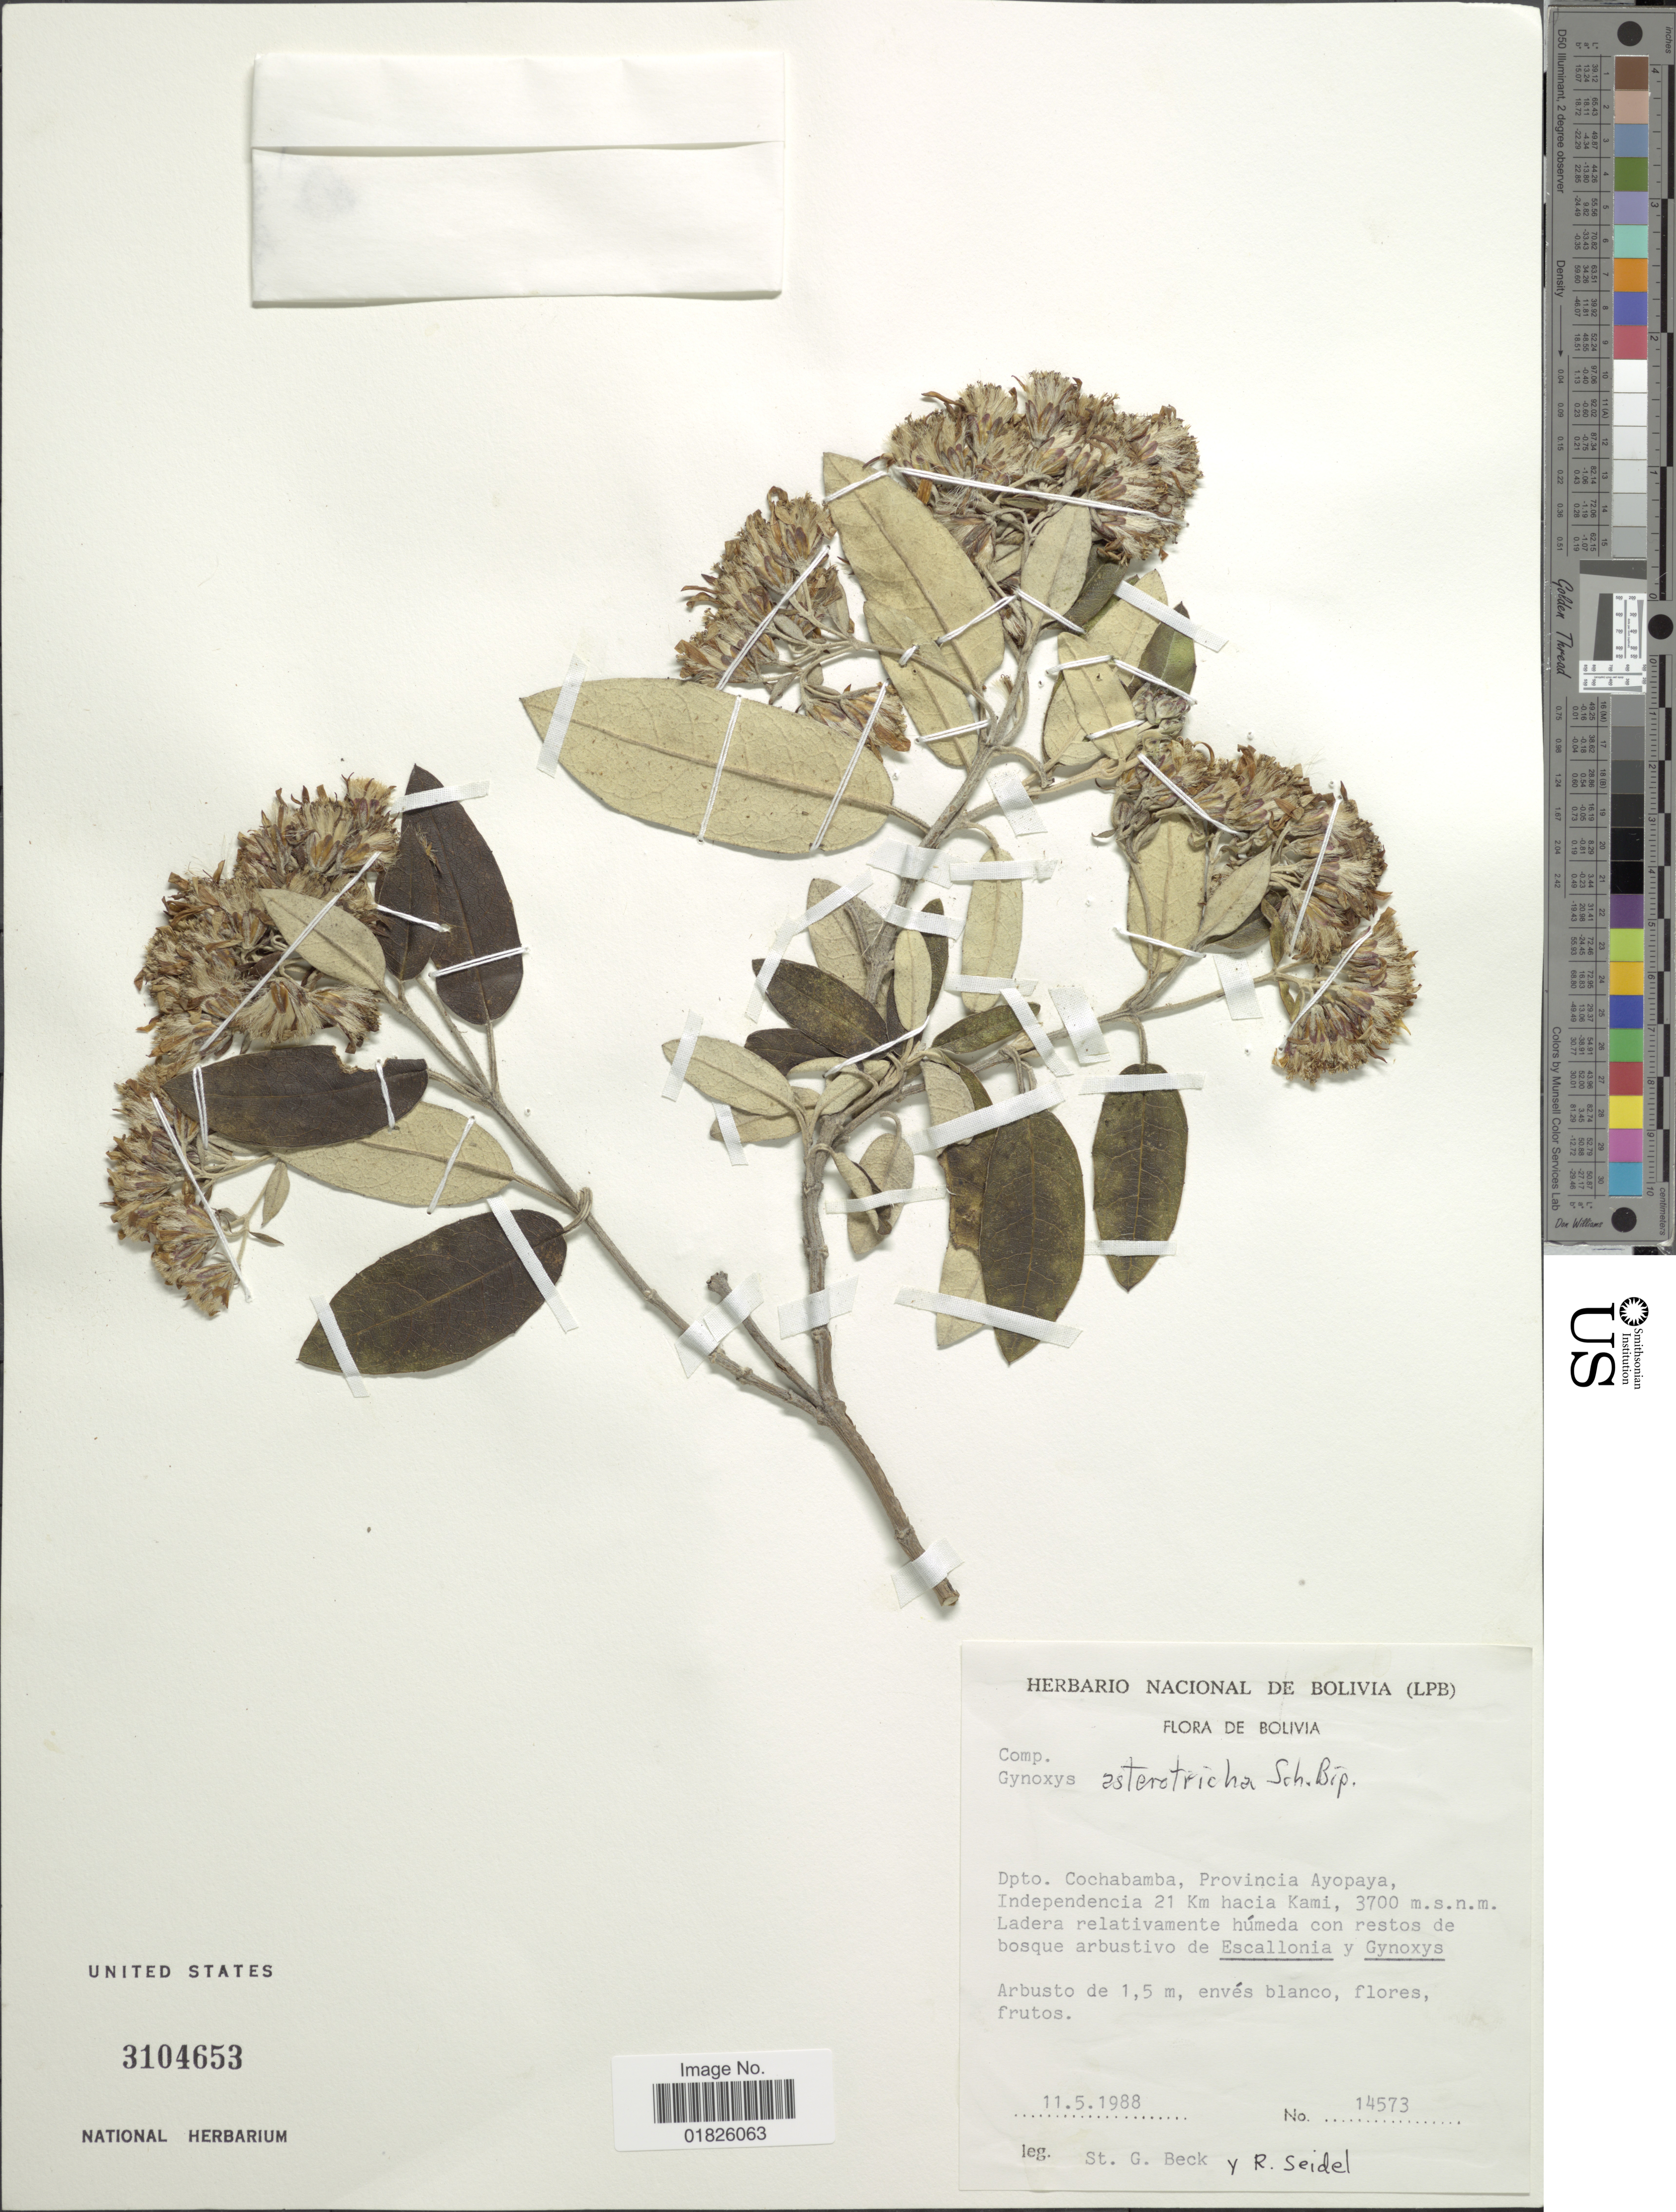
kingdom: Plantae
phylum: Tracheophyta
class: Magnoliopsida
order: Asterales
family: Asteraceae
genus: Gynoxys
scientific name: Gynoxys asterotricha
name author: Sch. Bip.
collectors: S. G. Beck & R. Seidel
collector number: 14573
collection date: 1988-05-11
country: Bolivia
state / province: Cochabamba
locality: Provincia Ayopaya, Independencia 21 km hacia Kami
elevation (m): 3700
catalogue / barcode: US 3104653